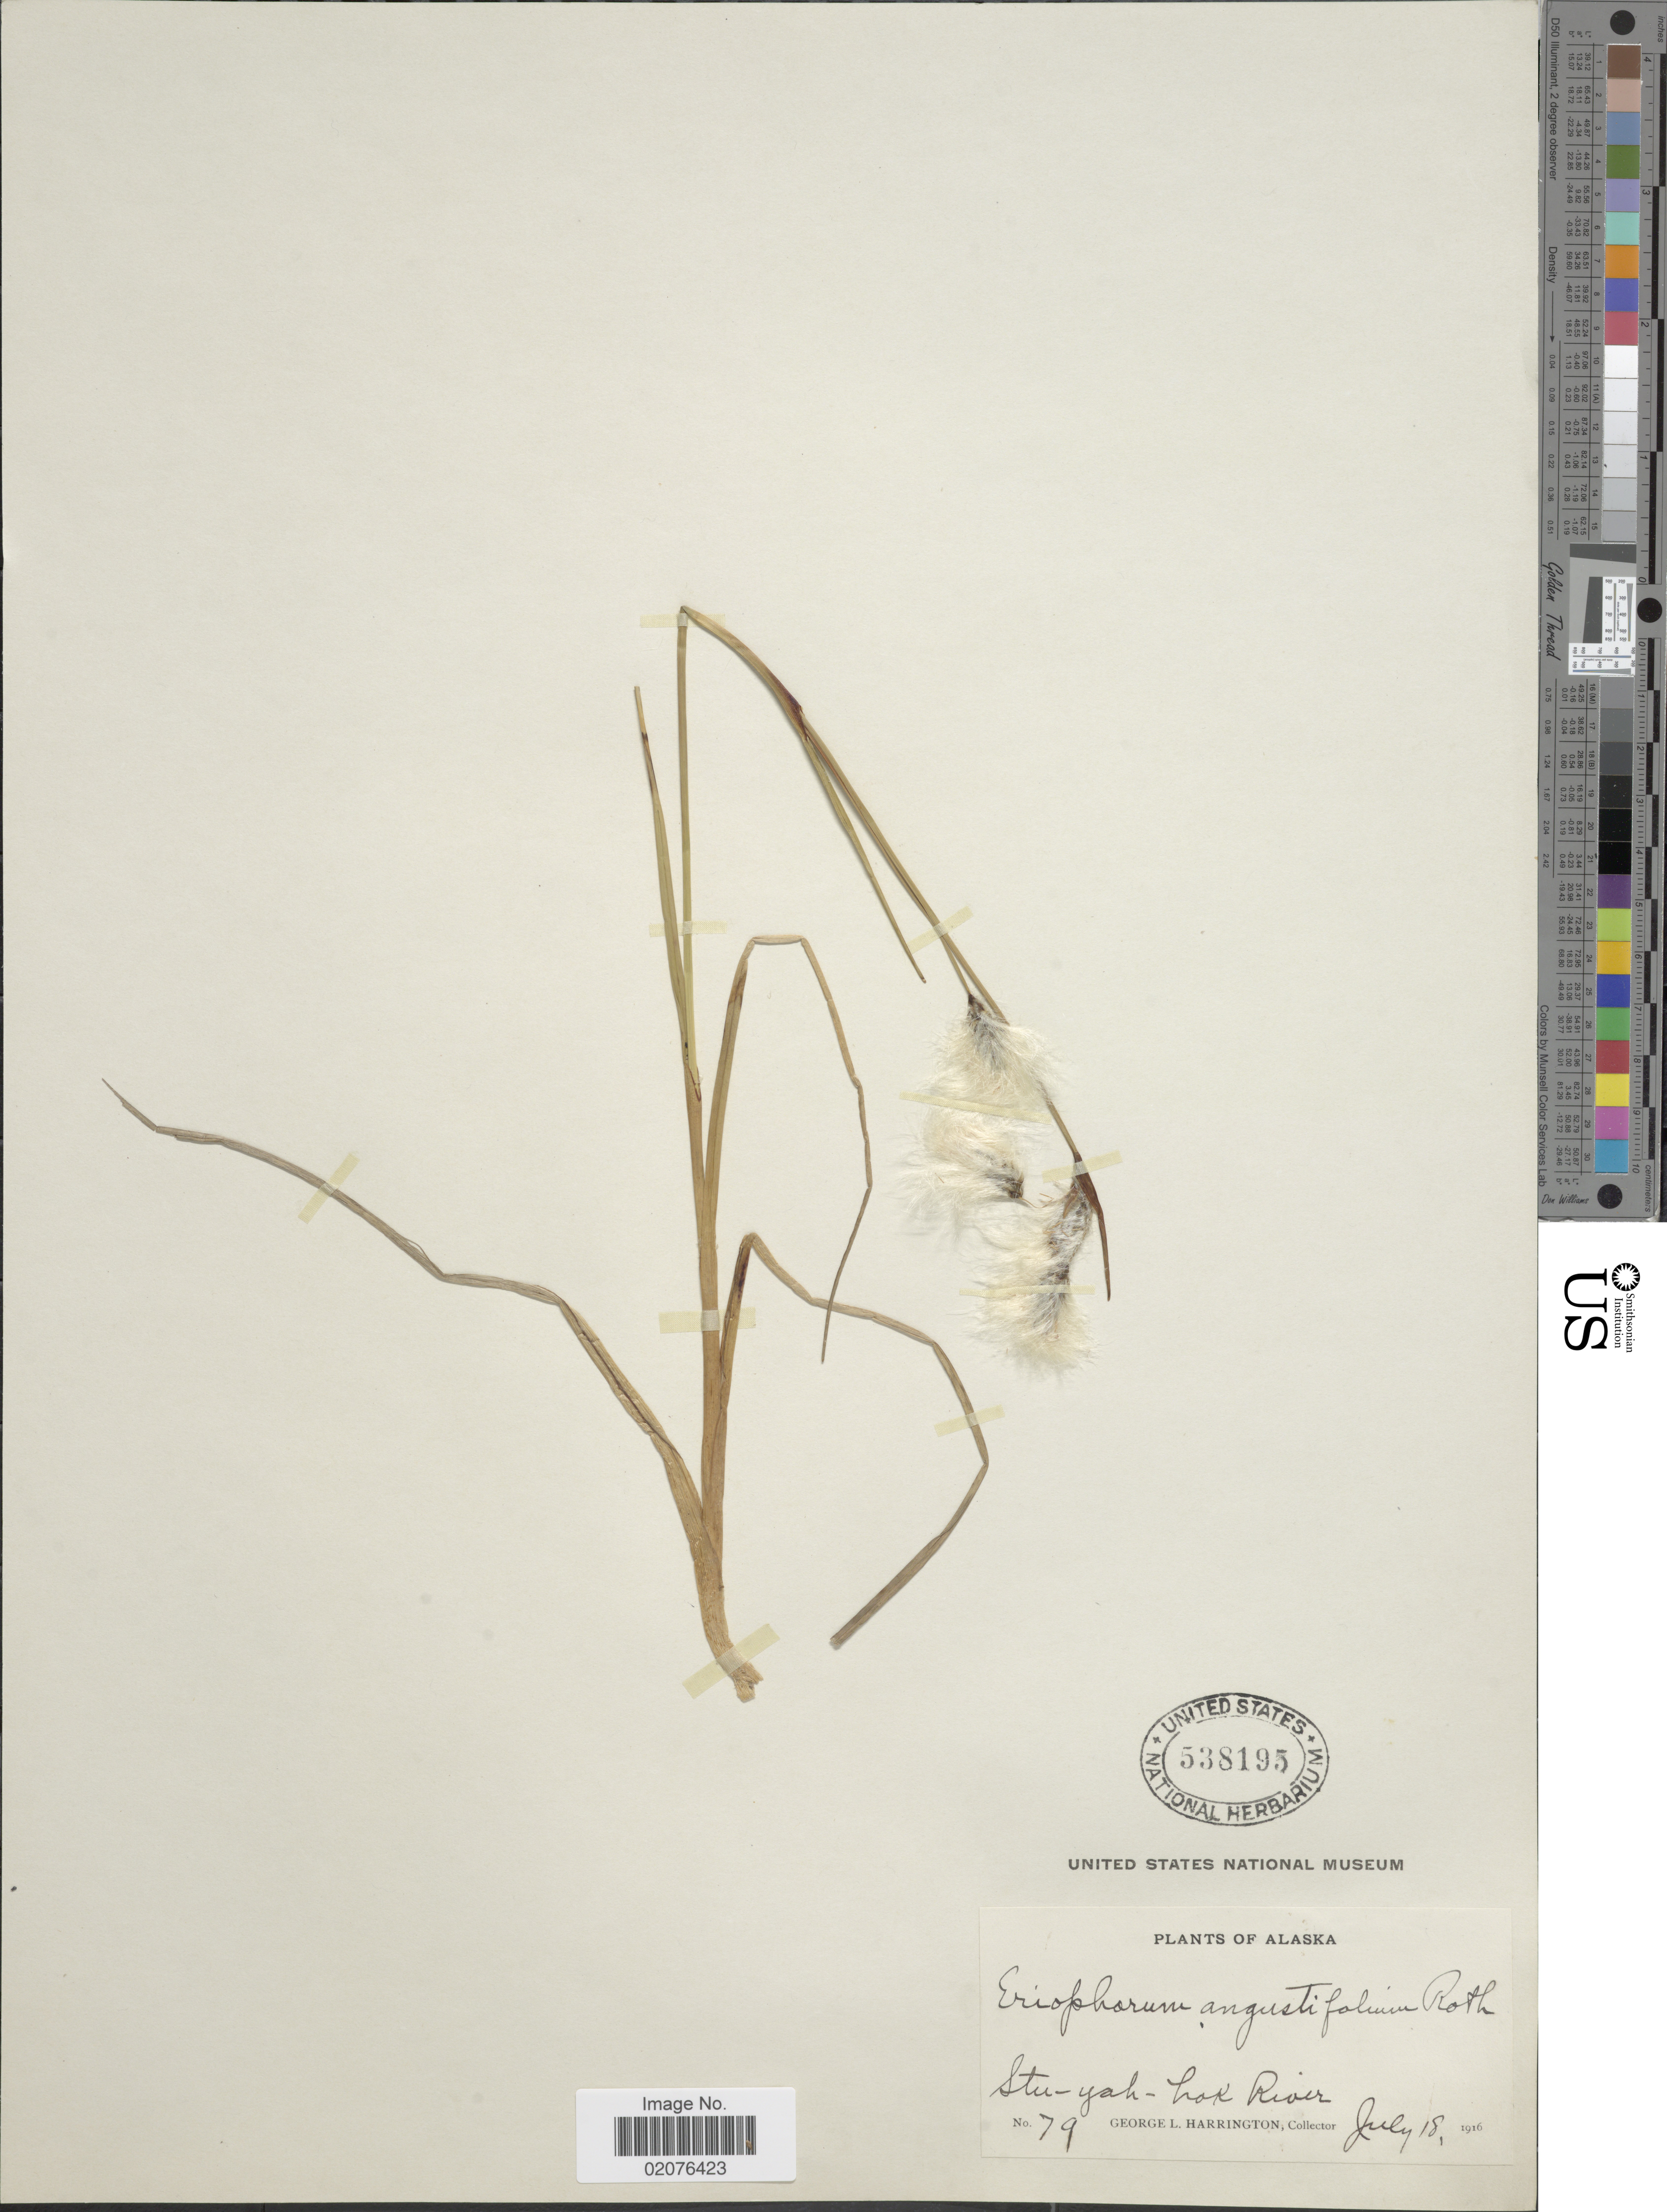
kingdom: Plantae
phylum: Tracheophyta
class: Liliopsida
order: Poales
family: Cyperaceae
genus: Eriophorum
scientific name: Eriophorum angustifolium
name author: Honck.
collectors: G. Harrington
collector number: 79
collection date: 1916-07-18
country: United States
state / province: Alaska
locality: Stu-yah-Hok River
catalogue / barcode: US 538195